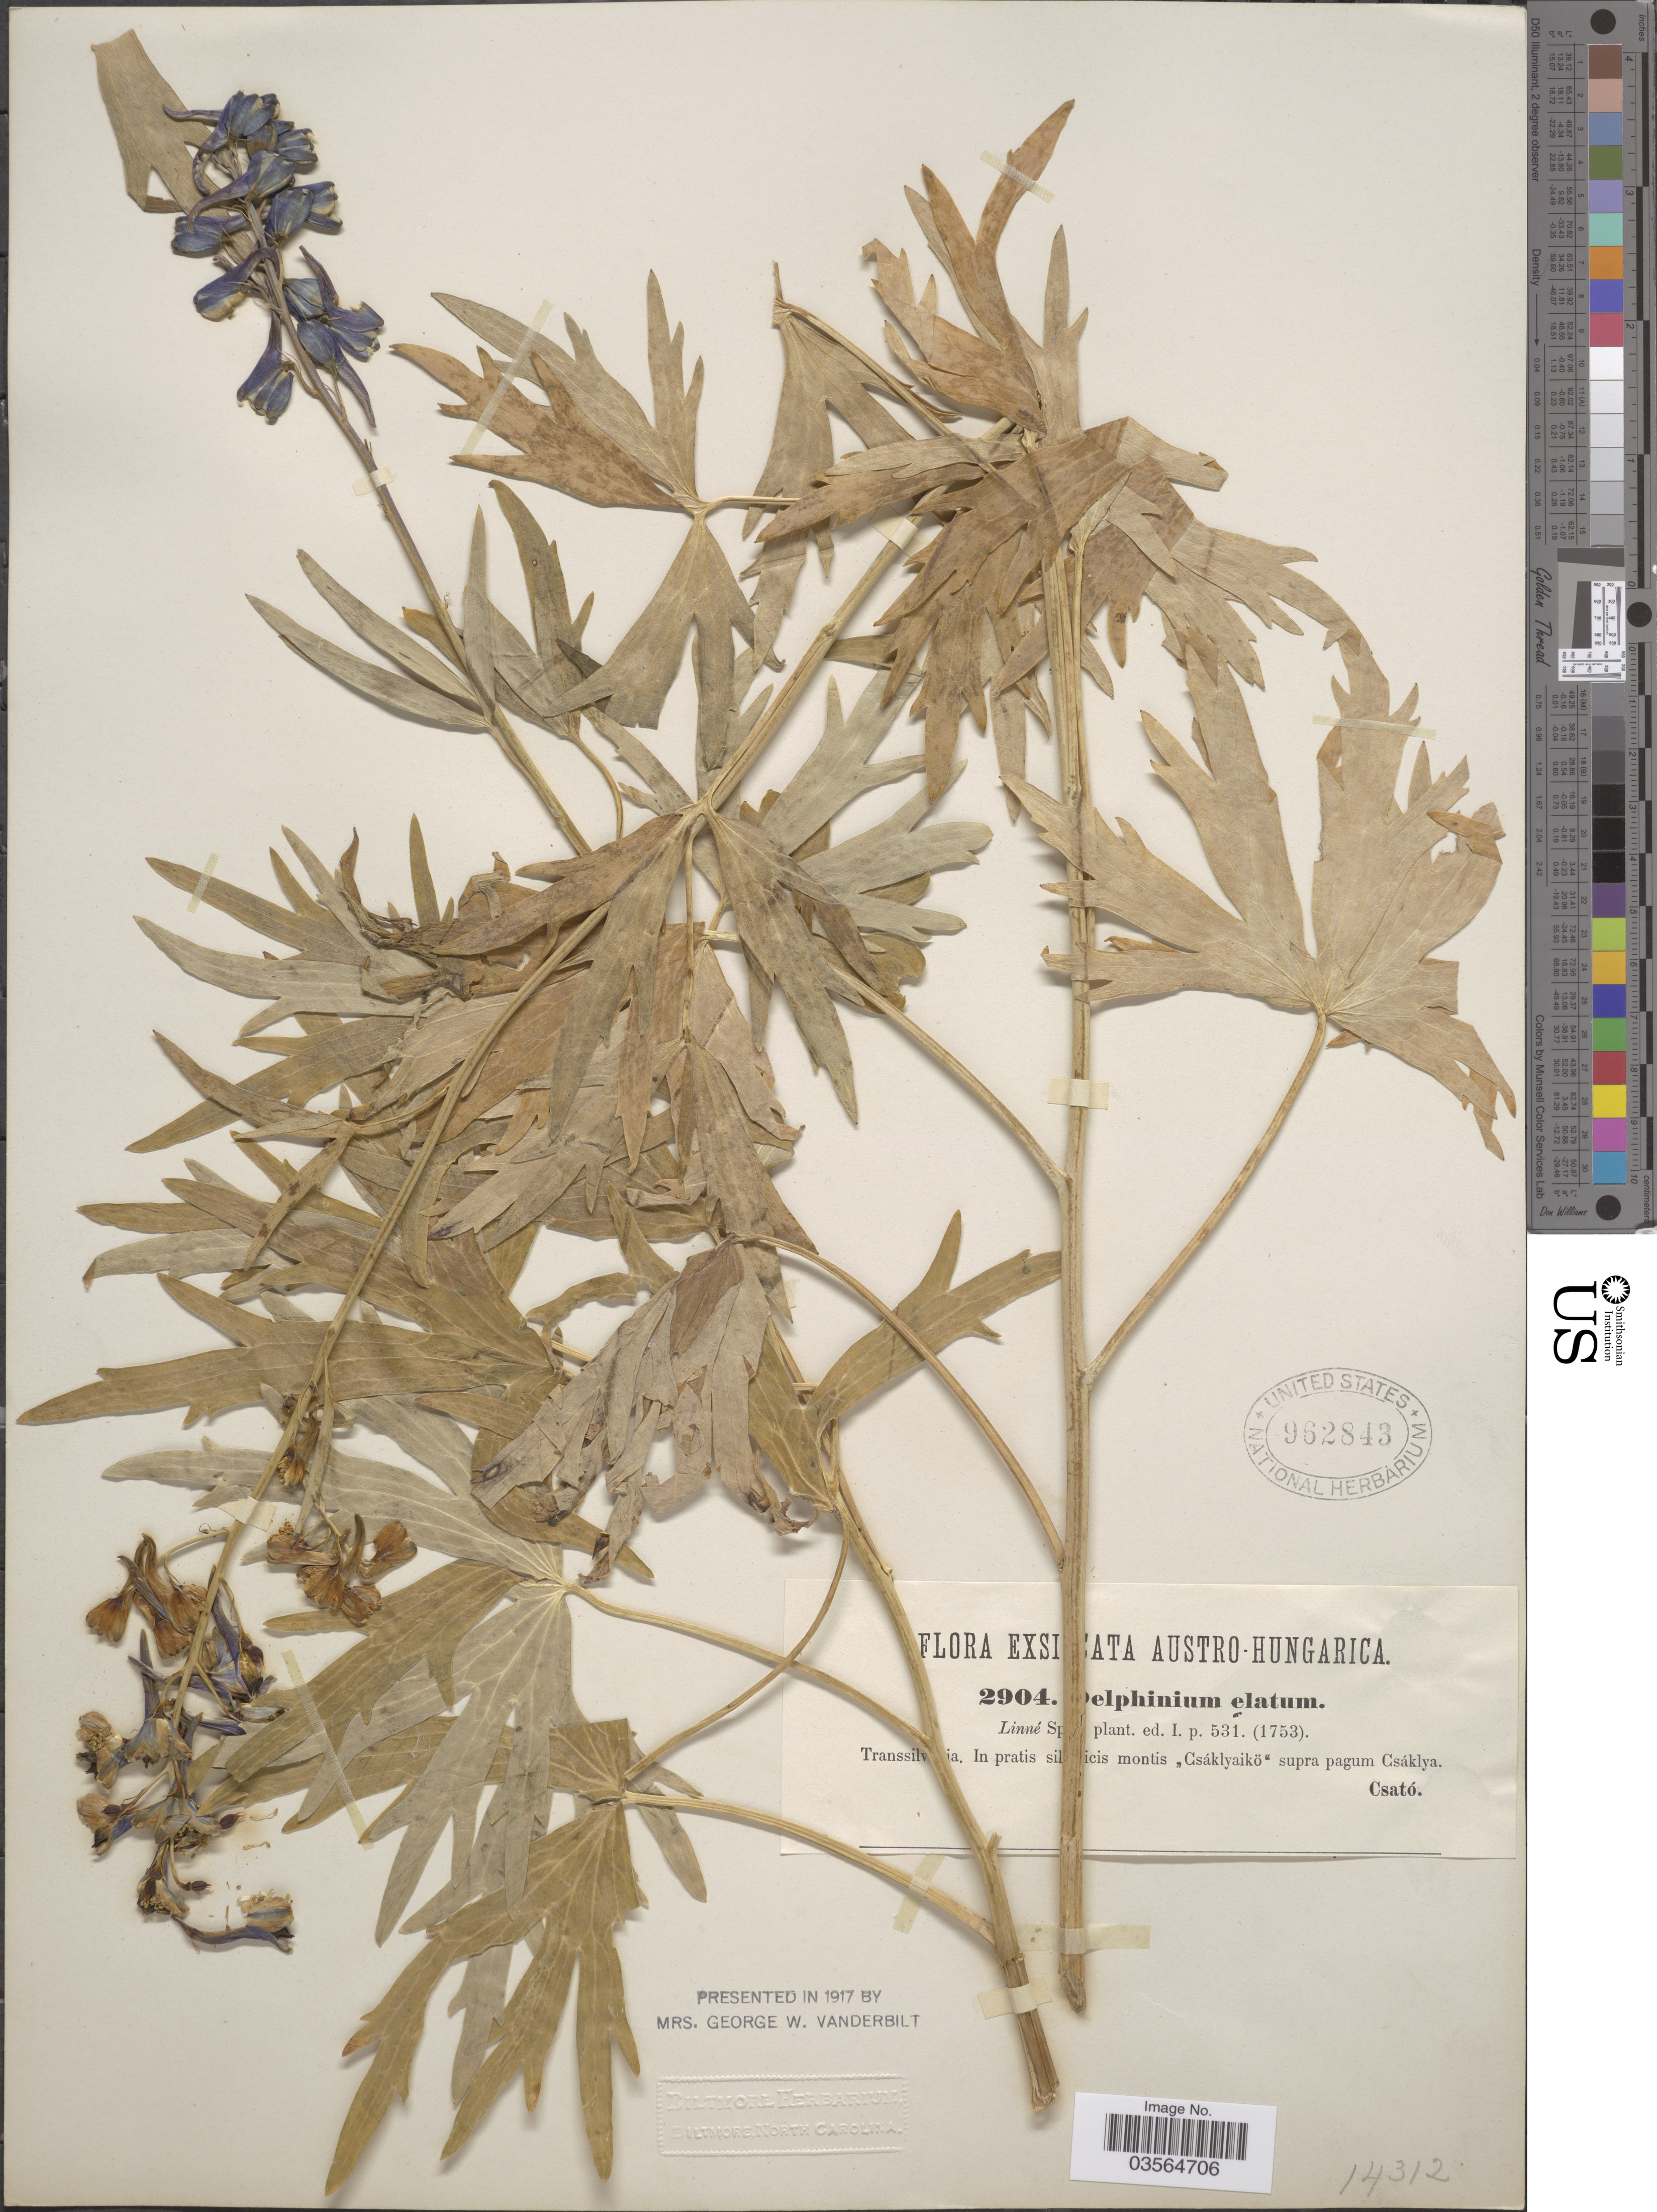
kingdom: Plantae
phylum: Tracheophyta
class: Magnoliopsida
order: Ranunculales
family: Ranunculaceae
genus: Delphinium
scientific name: Delphinium elatum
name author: L.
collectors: Csató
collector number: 2904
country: Romania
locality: Austro-Hungarica. Transsilv [illegible text]ia. In pratis sil [illegible text]icis montis "Csáklyaikö" supra pagum Csáklya.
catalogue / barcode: US 962843